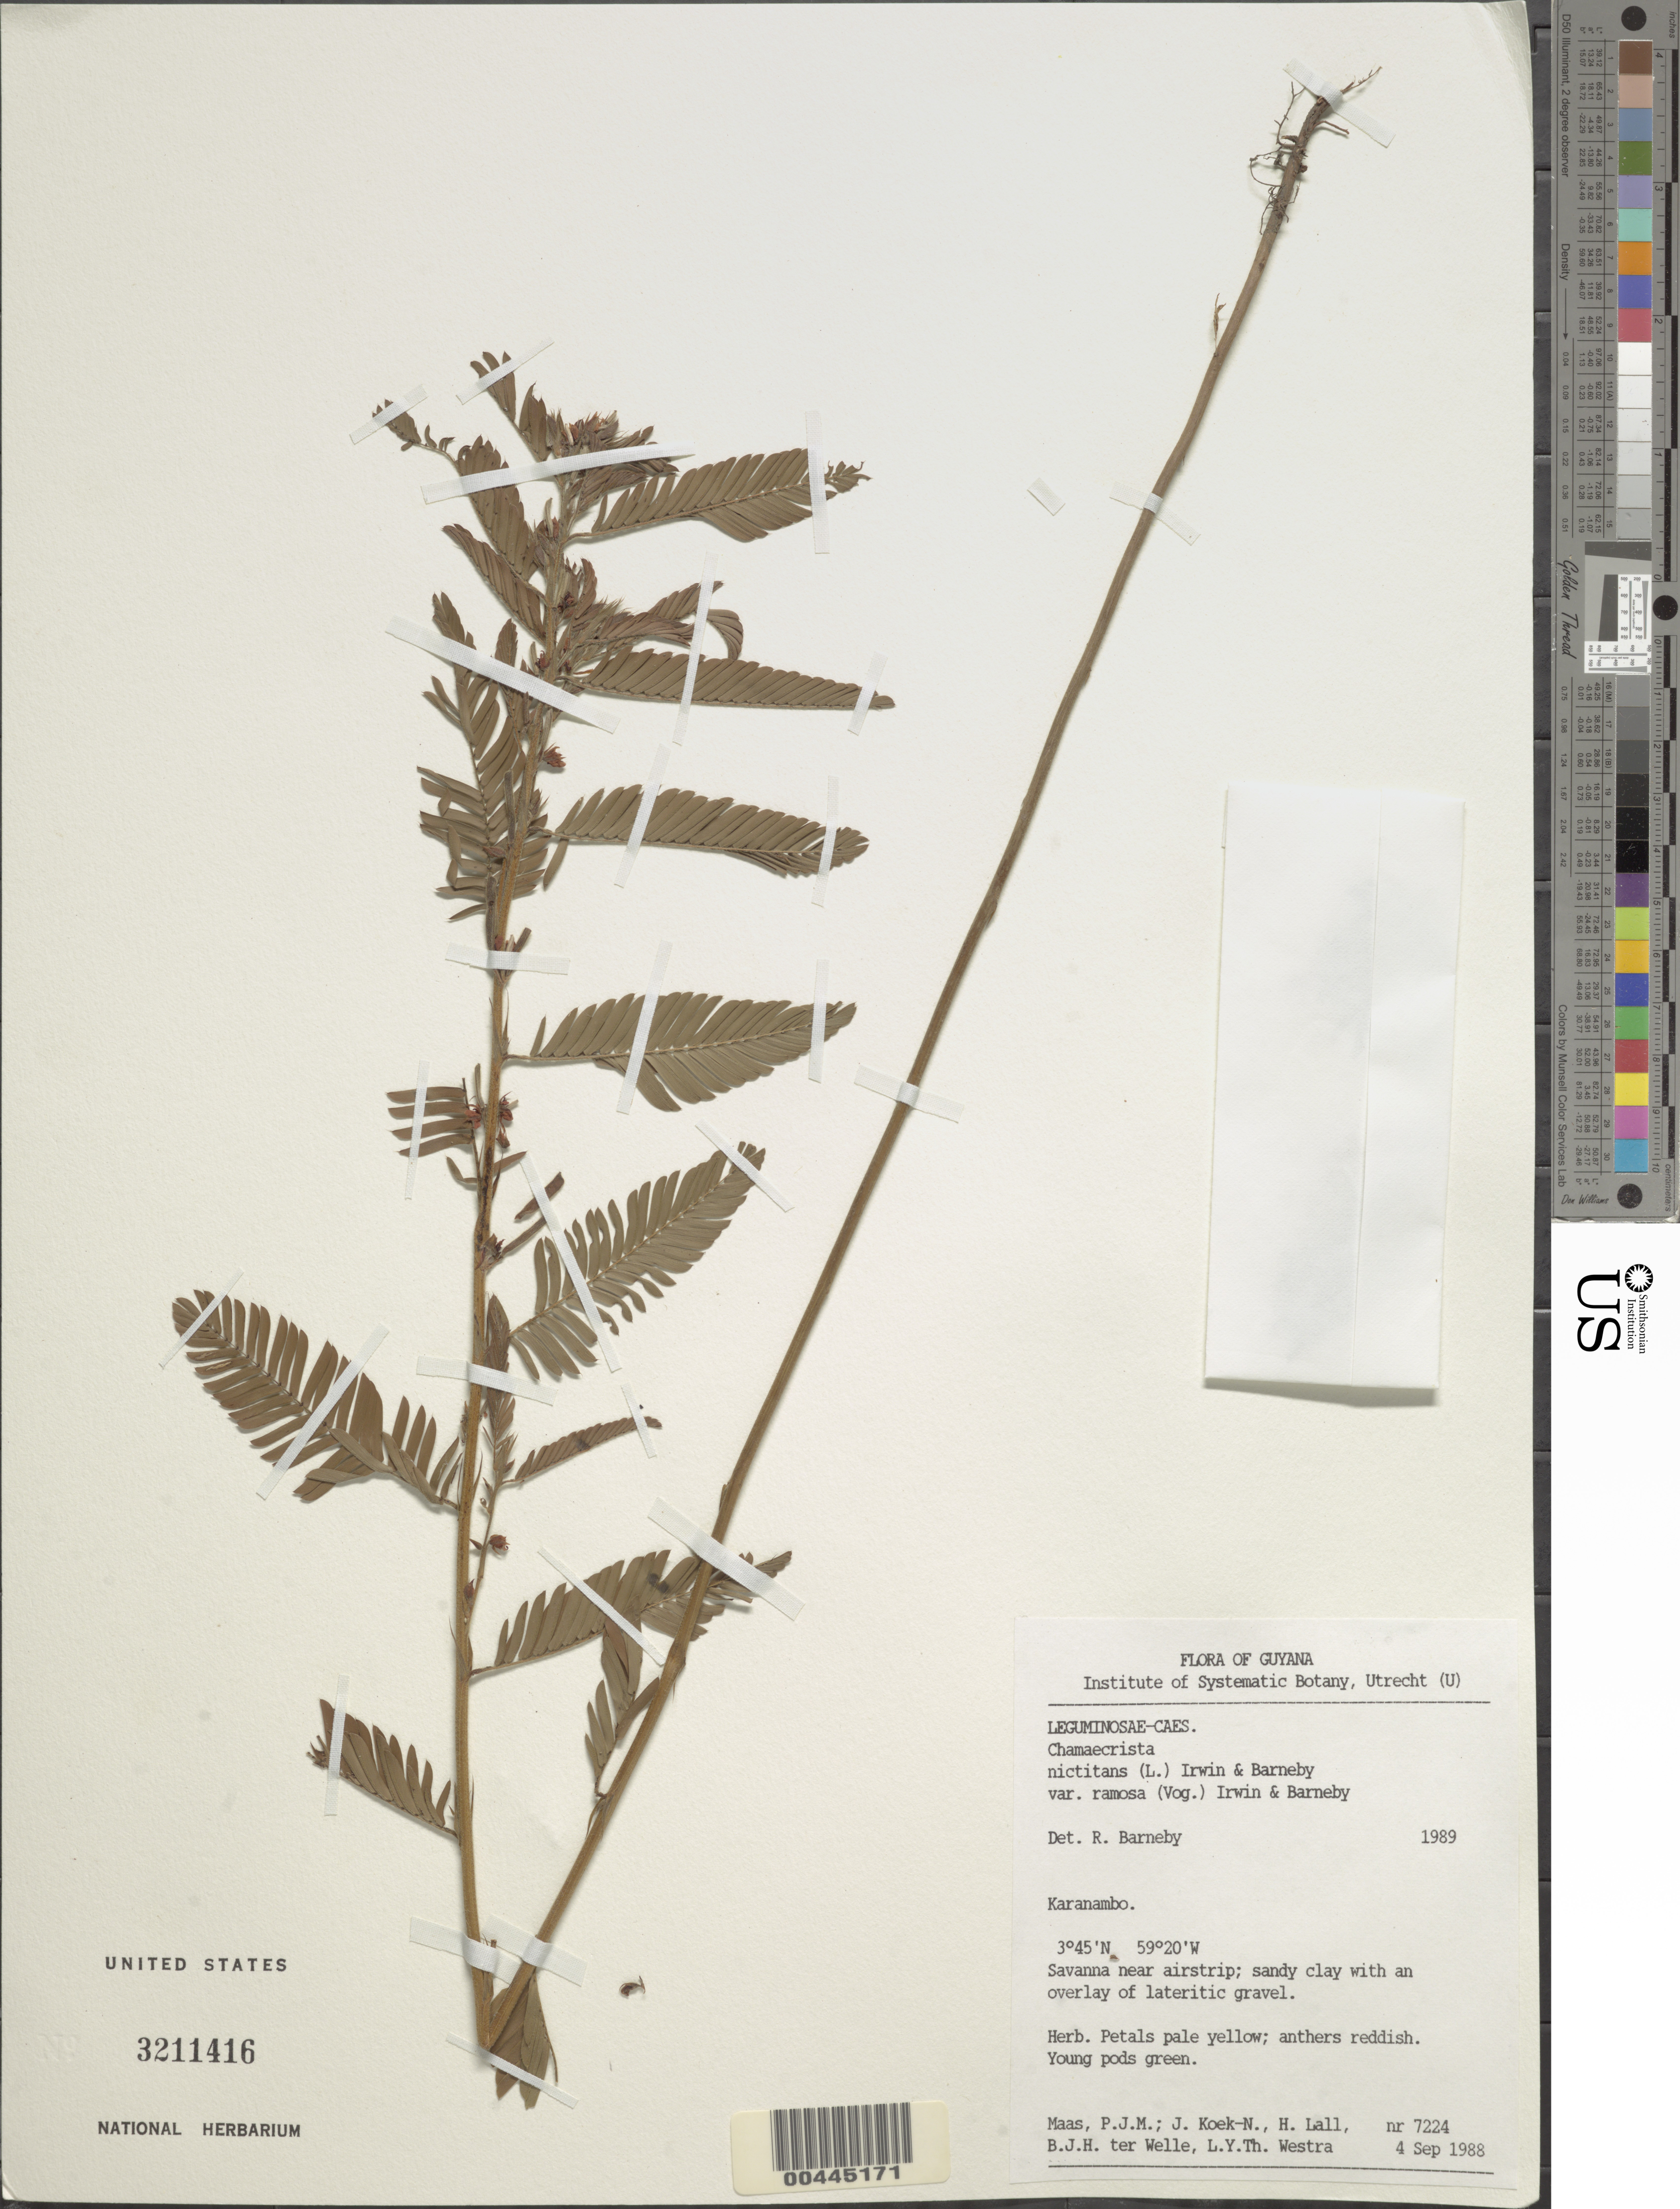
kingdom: Plantae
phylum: Tracheophyta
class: Magnoliopsida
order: Fabales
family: Fabaceae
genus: Chamaecrista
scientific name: Chamaecrista nictitans var. ramosa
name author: (Vogel) H.S. Irwin & Barneby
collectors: P. Maas, J. Koek-Noorman, B. Welle & L. Y. T. Westra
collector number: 7224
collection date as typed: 04 Sep 1988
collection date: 1988-09-04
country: Guyana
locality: Karanambo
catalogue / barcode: US 3211416